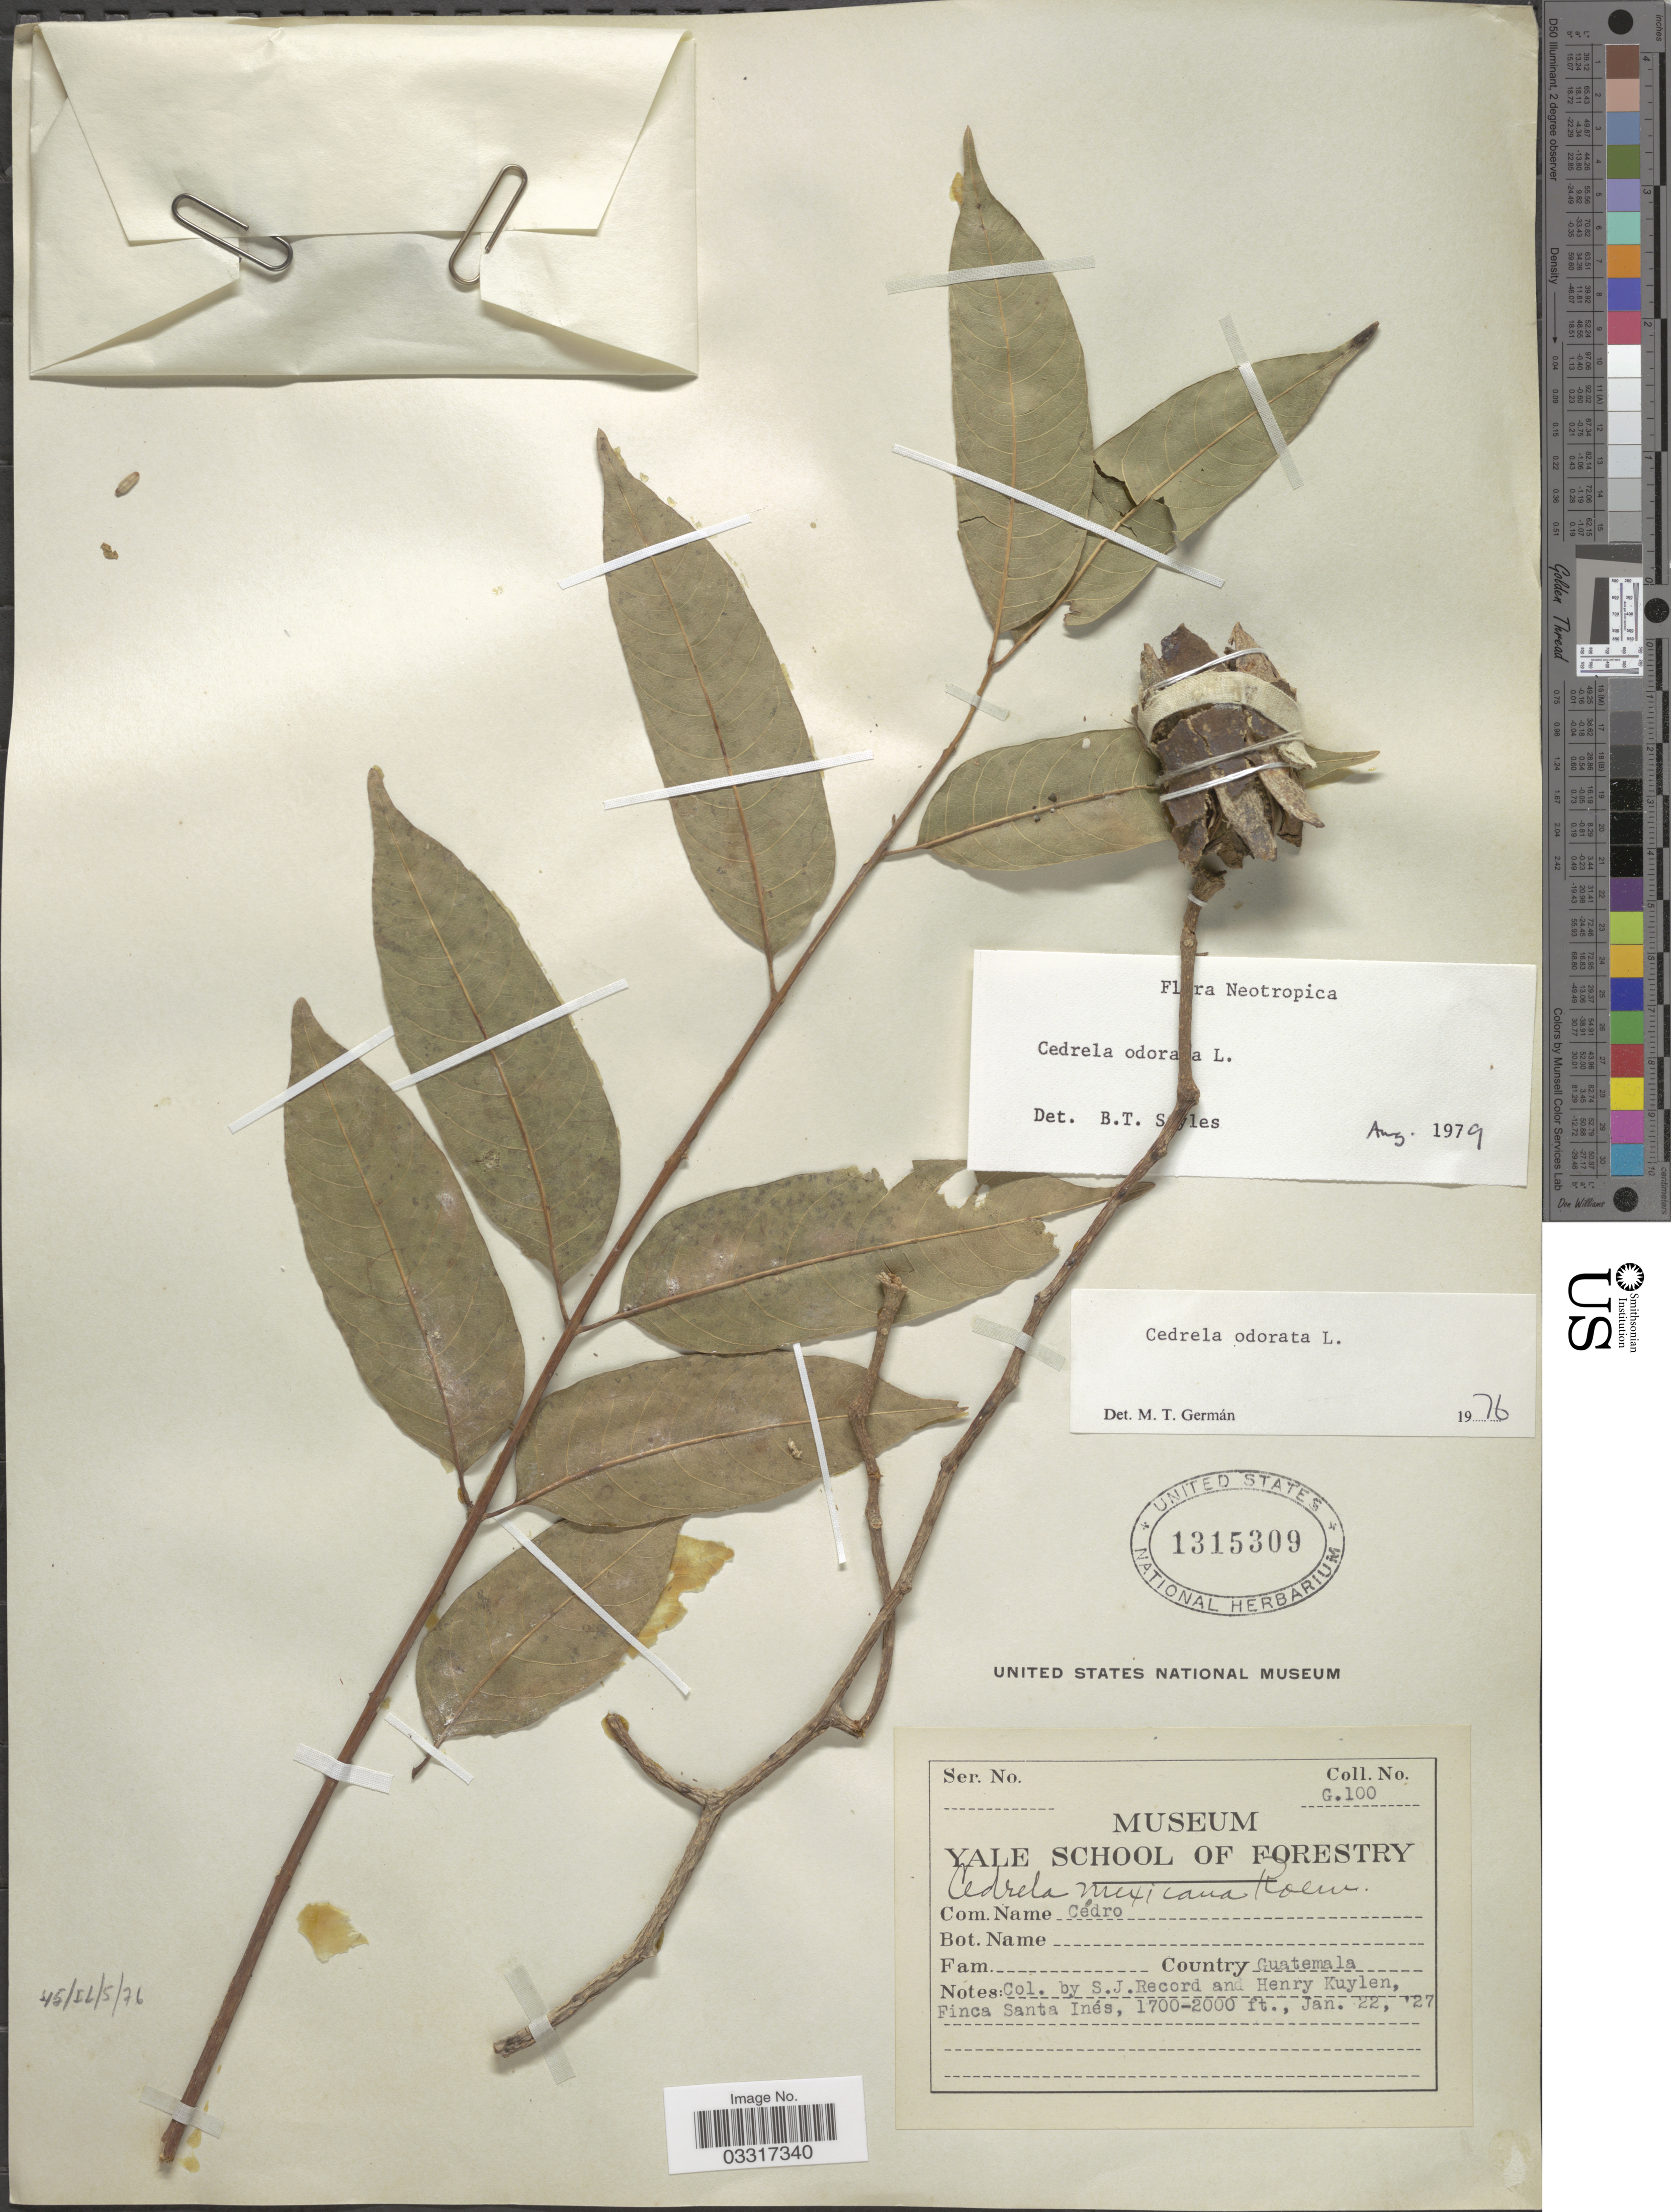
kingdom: Plantae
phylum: Tracheophyta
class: Magnoliopsida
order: Sapindales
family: Meliaceae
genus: Cedrela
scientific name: Cedrela odorata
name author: L.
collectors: S. J. Record & H. Kuylen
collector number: G100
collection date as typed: Transcribed d/m/y: 22/1/27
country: Guatemala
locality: Finca Santa Inés.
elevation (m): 518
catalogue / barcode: US 1315309